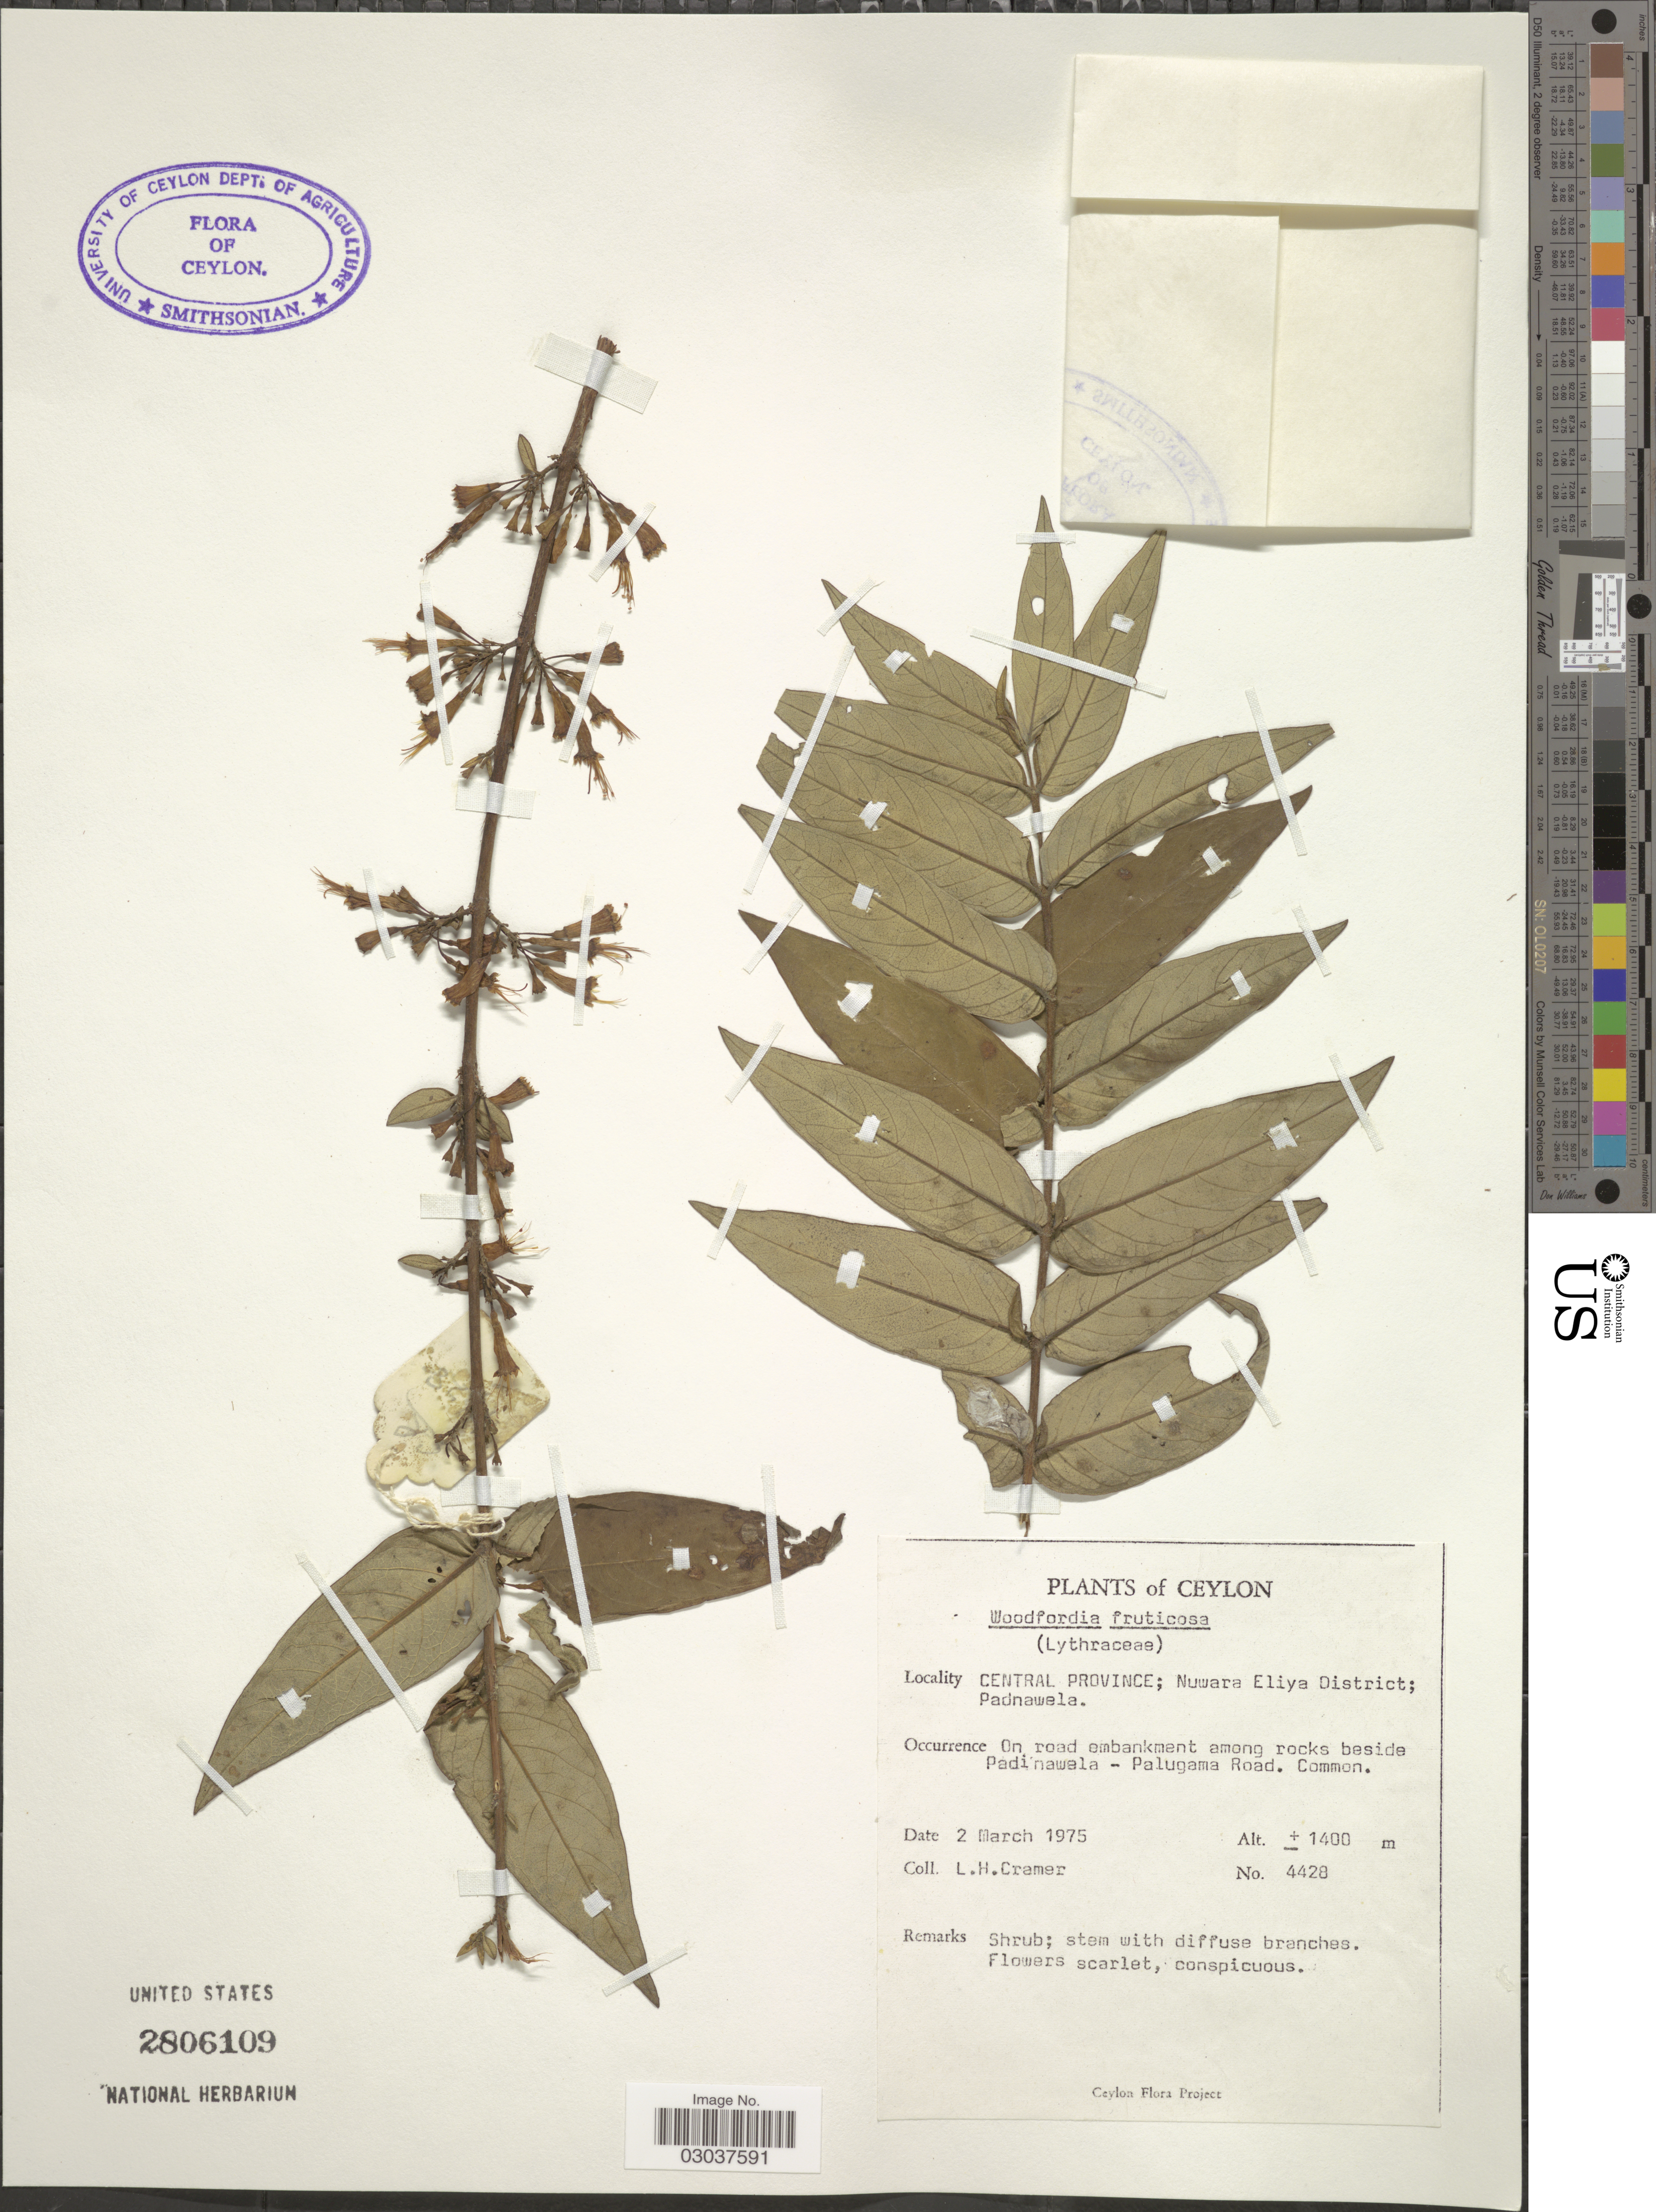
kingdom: Plantae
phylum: Tracheophyta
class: Magnoliopsida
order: Myrtales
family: Lythraceae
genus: Woodfordia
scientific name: Woodfordia fruticosa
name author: (L.) Kurz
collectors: L. H. Cramer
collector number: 4428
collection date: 1975-03-02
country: Sri Lanka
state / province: Central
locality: Ceylon. Central Province: Nuwara Eliya District: Padnawela. On road embankment among rocks beside Padinawala - Palugama Road.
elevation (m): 1400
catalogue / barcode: US 2806109